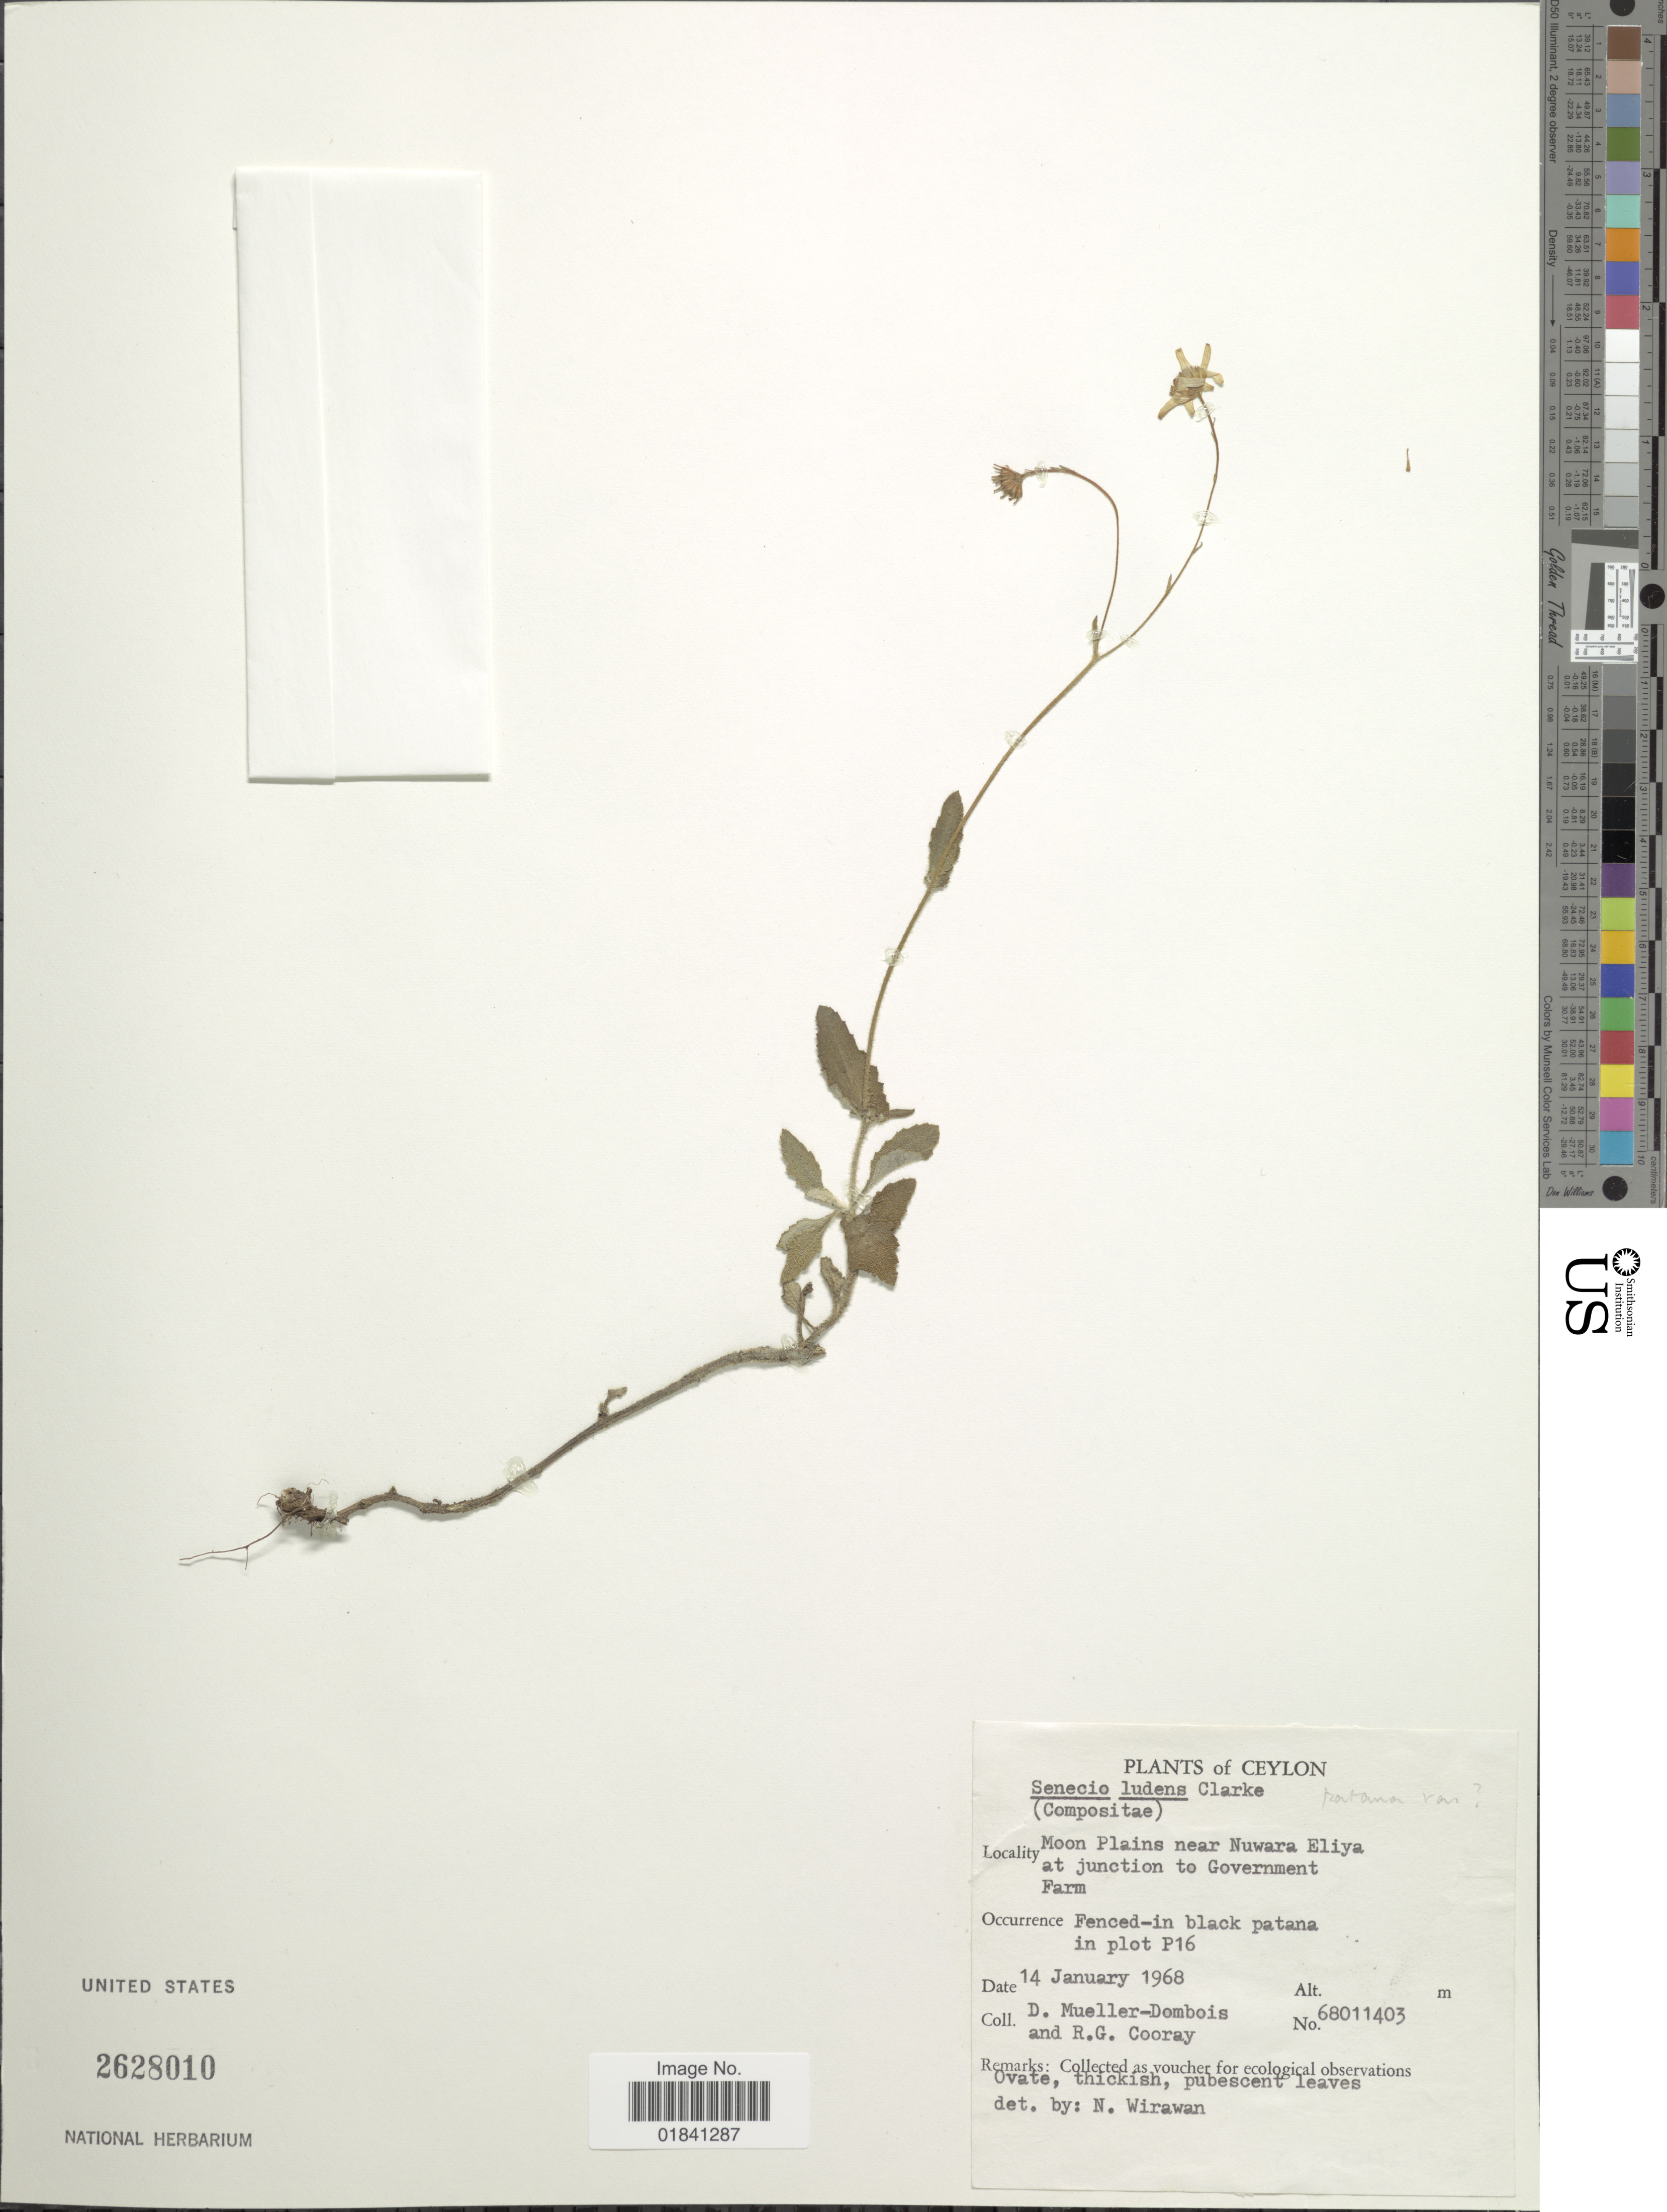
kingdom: Plantae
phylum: Tracheophyta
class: Magnoliopsida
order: Asterales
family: Asteraceae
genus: Senecio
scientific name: Senecio ludens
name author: Clarke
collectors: D. Mueller-Dombois & R. Cooray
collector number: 68011403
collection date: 1968-01-14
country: Sri Lanka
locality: Ceylon, Moon Plains near Nuwara Eliya at junction to Goverment Farm, Occurrence: Fenced-in black patana in plot P16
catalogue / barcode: US 2628010